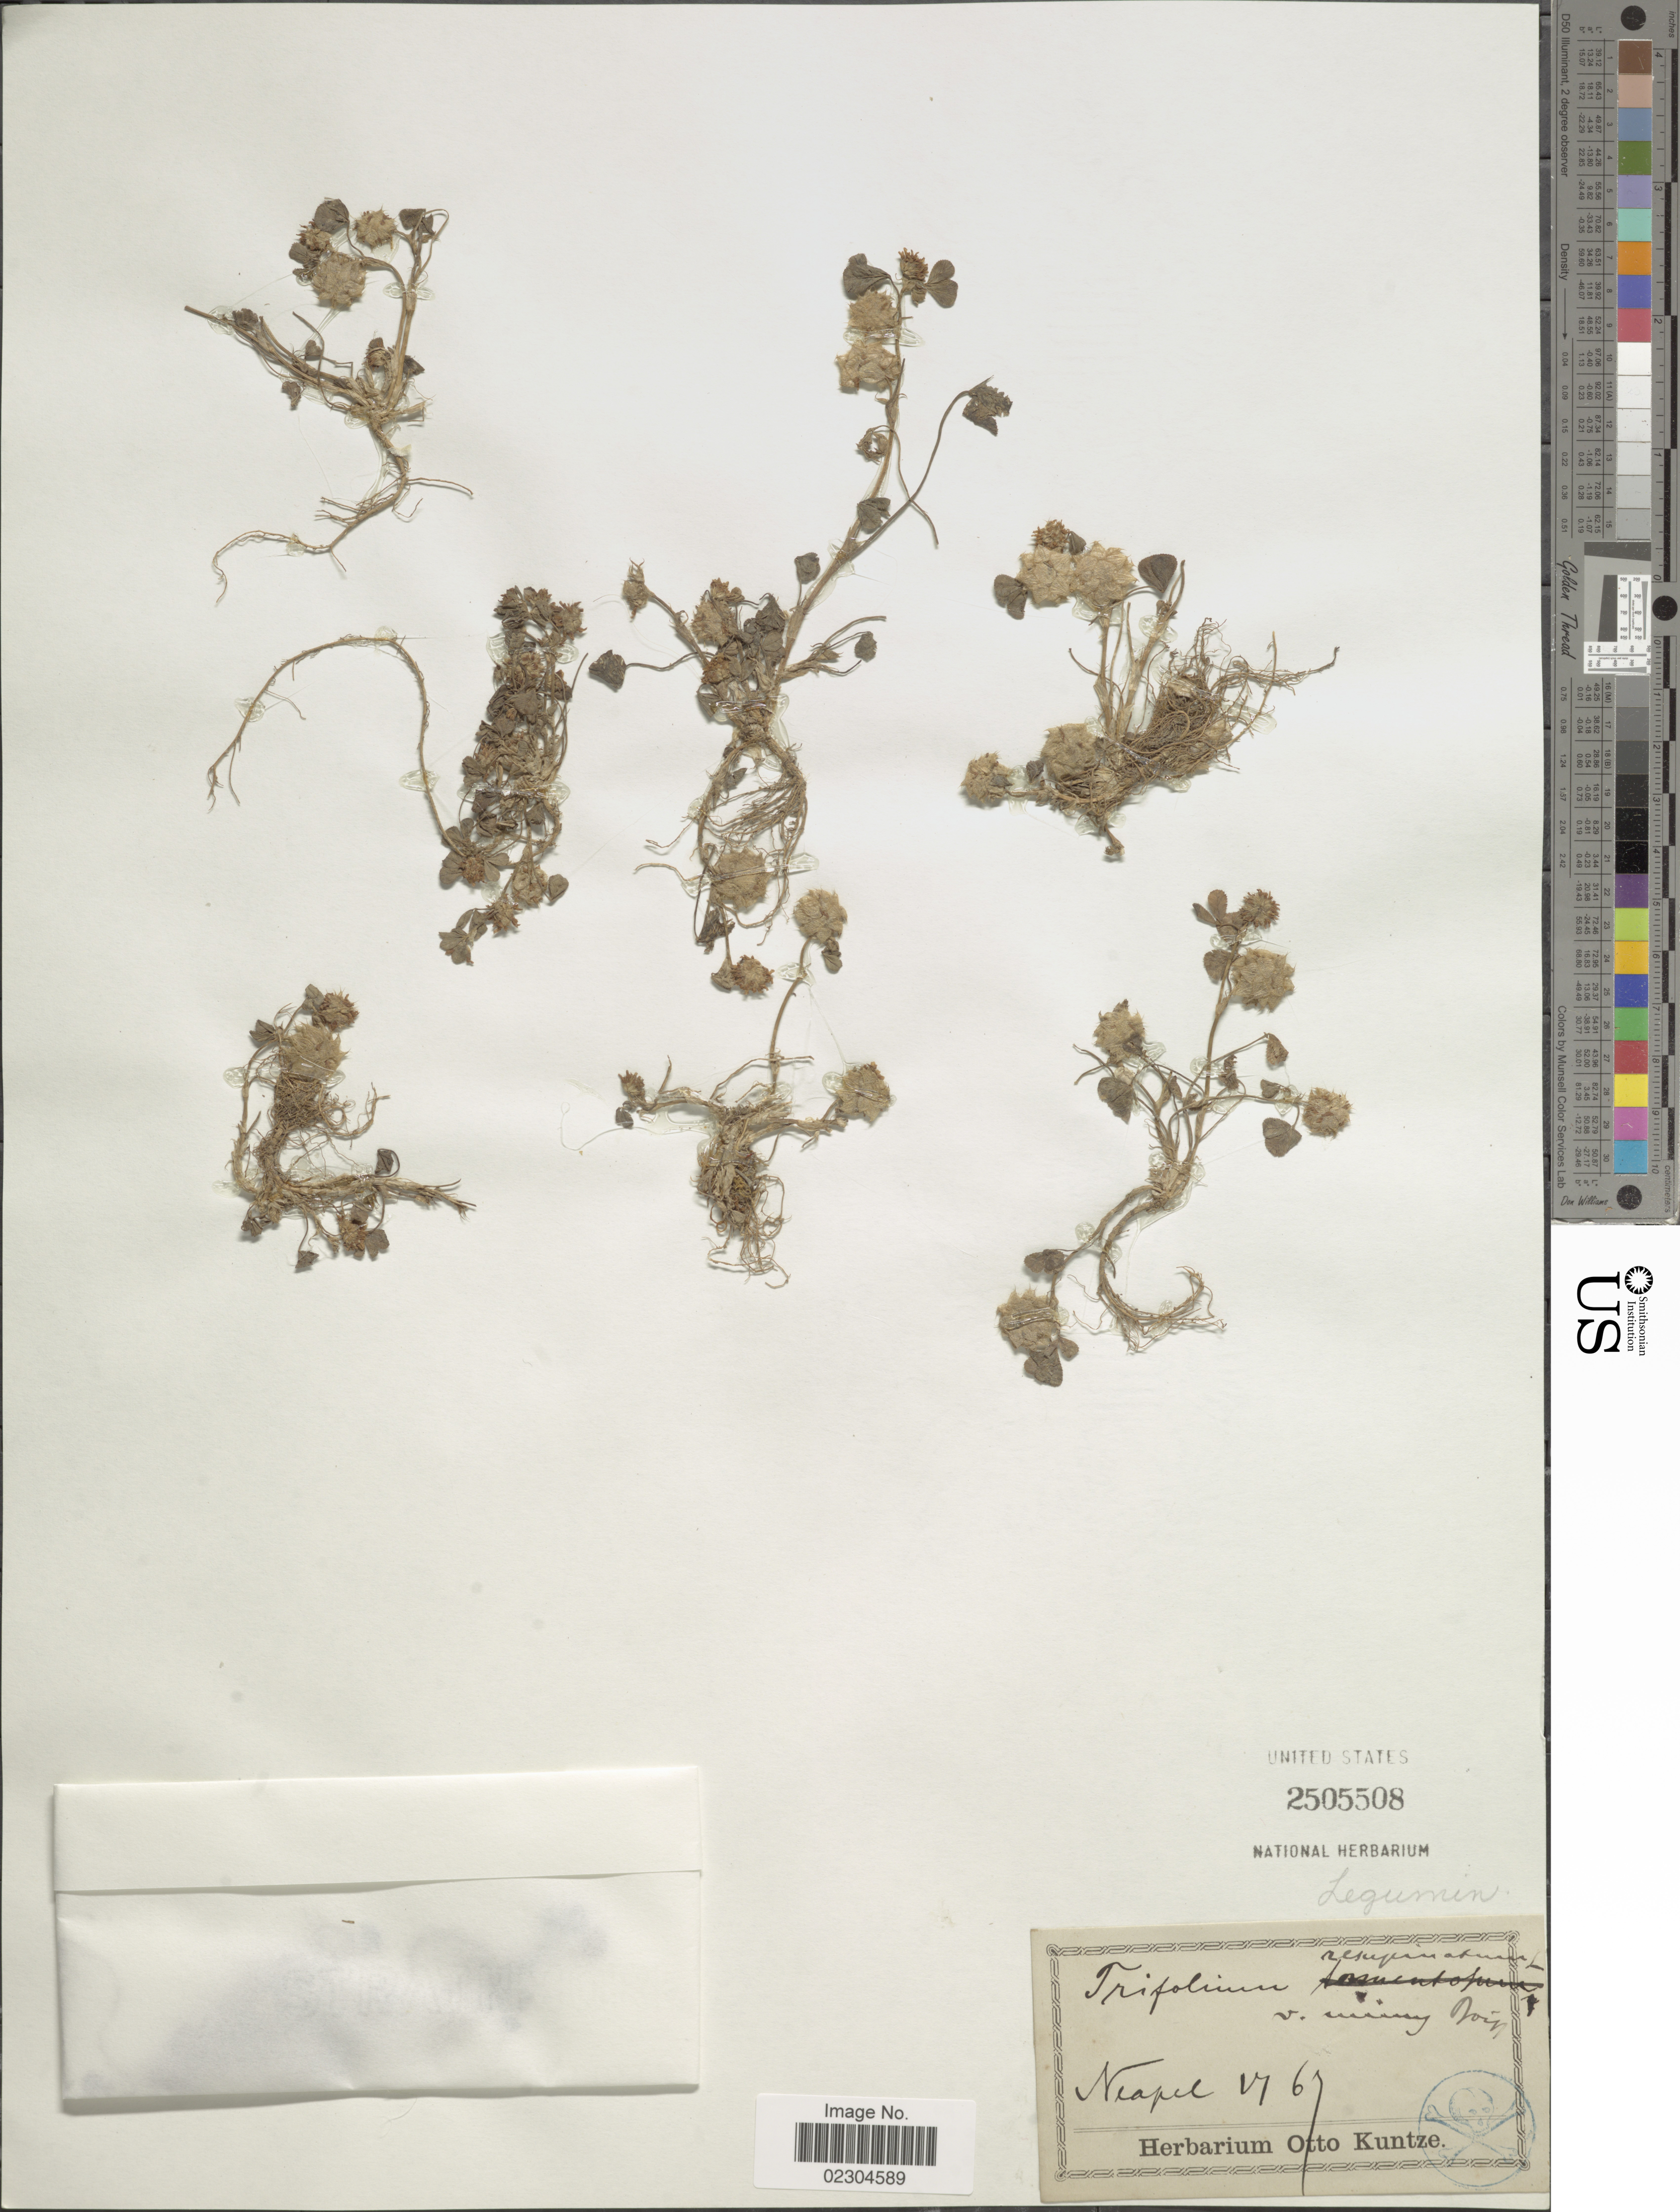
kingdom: Plantae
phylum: Tracheophyta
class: Magnoliopsida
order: Fabales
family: Fabaceae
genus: Trifolium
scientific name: Trifolium resupinatum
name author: L.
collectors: ex herb. Otto Kuntze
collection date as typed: Transcribed d/m/y: /6/67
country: Italy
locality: Neapel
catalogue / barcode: US 2505508